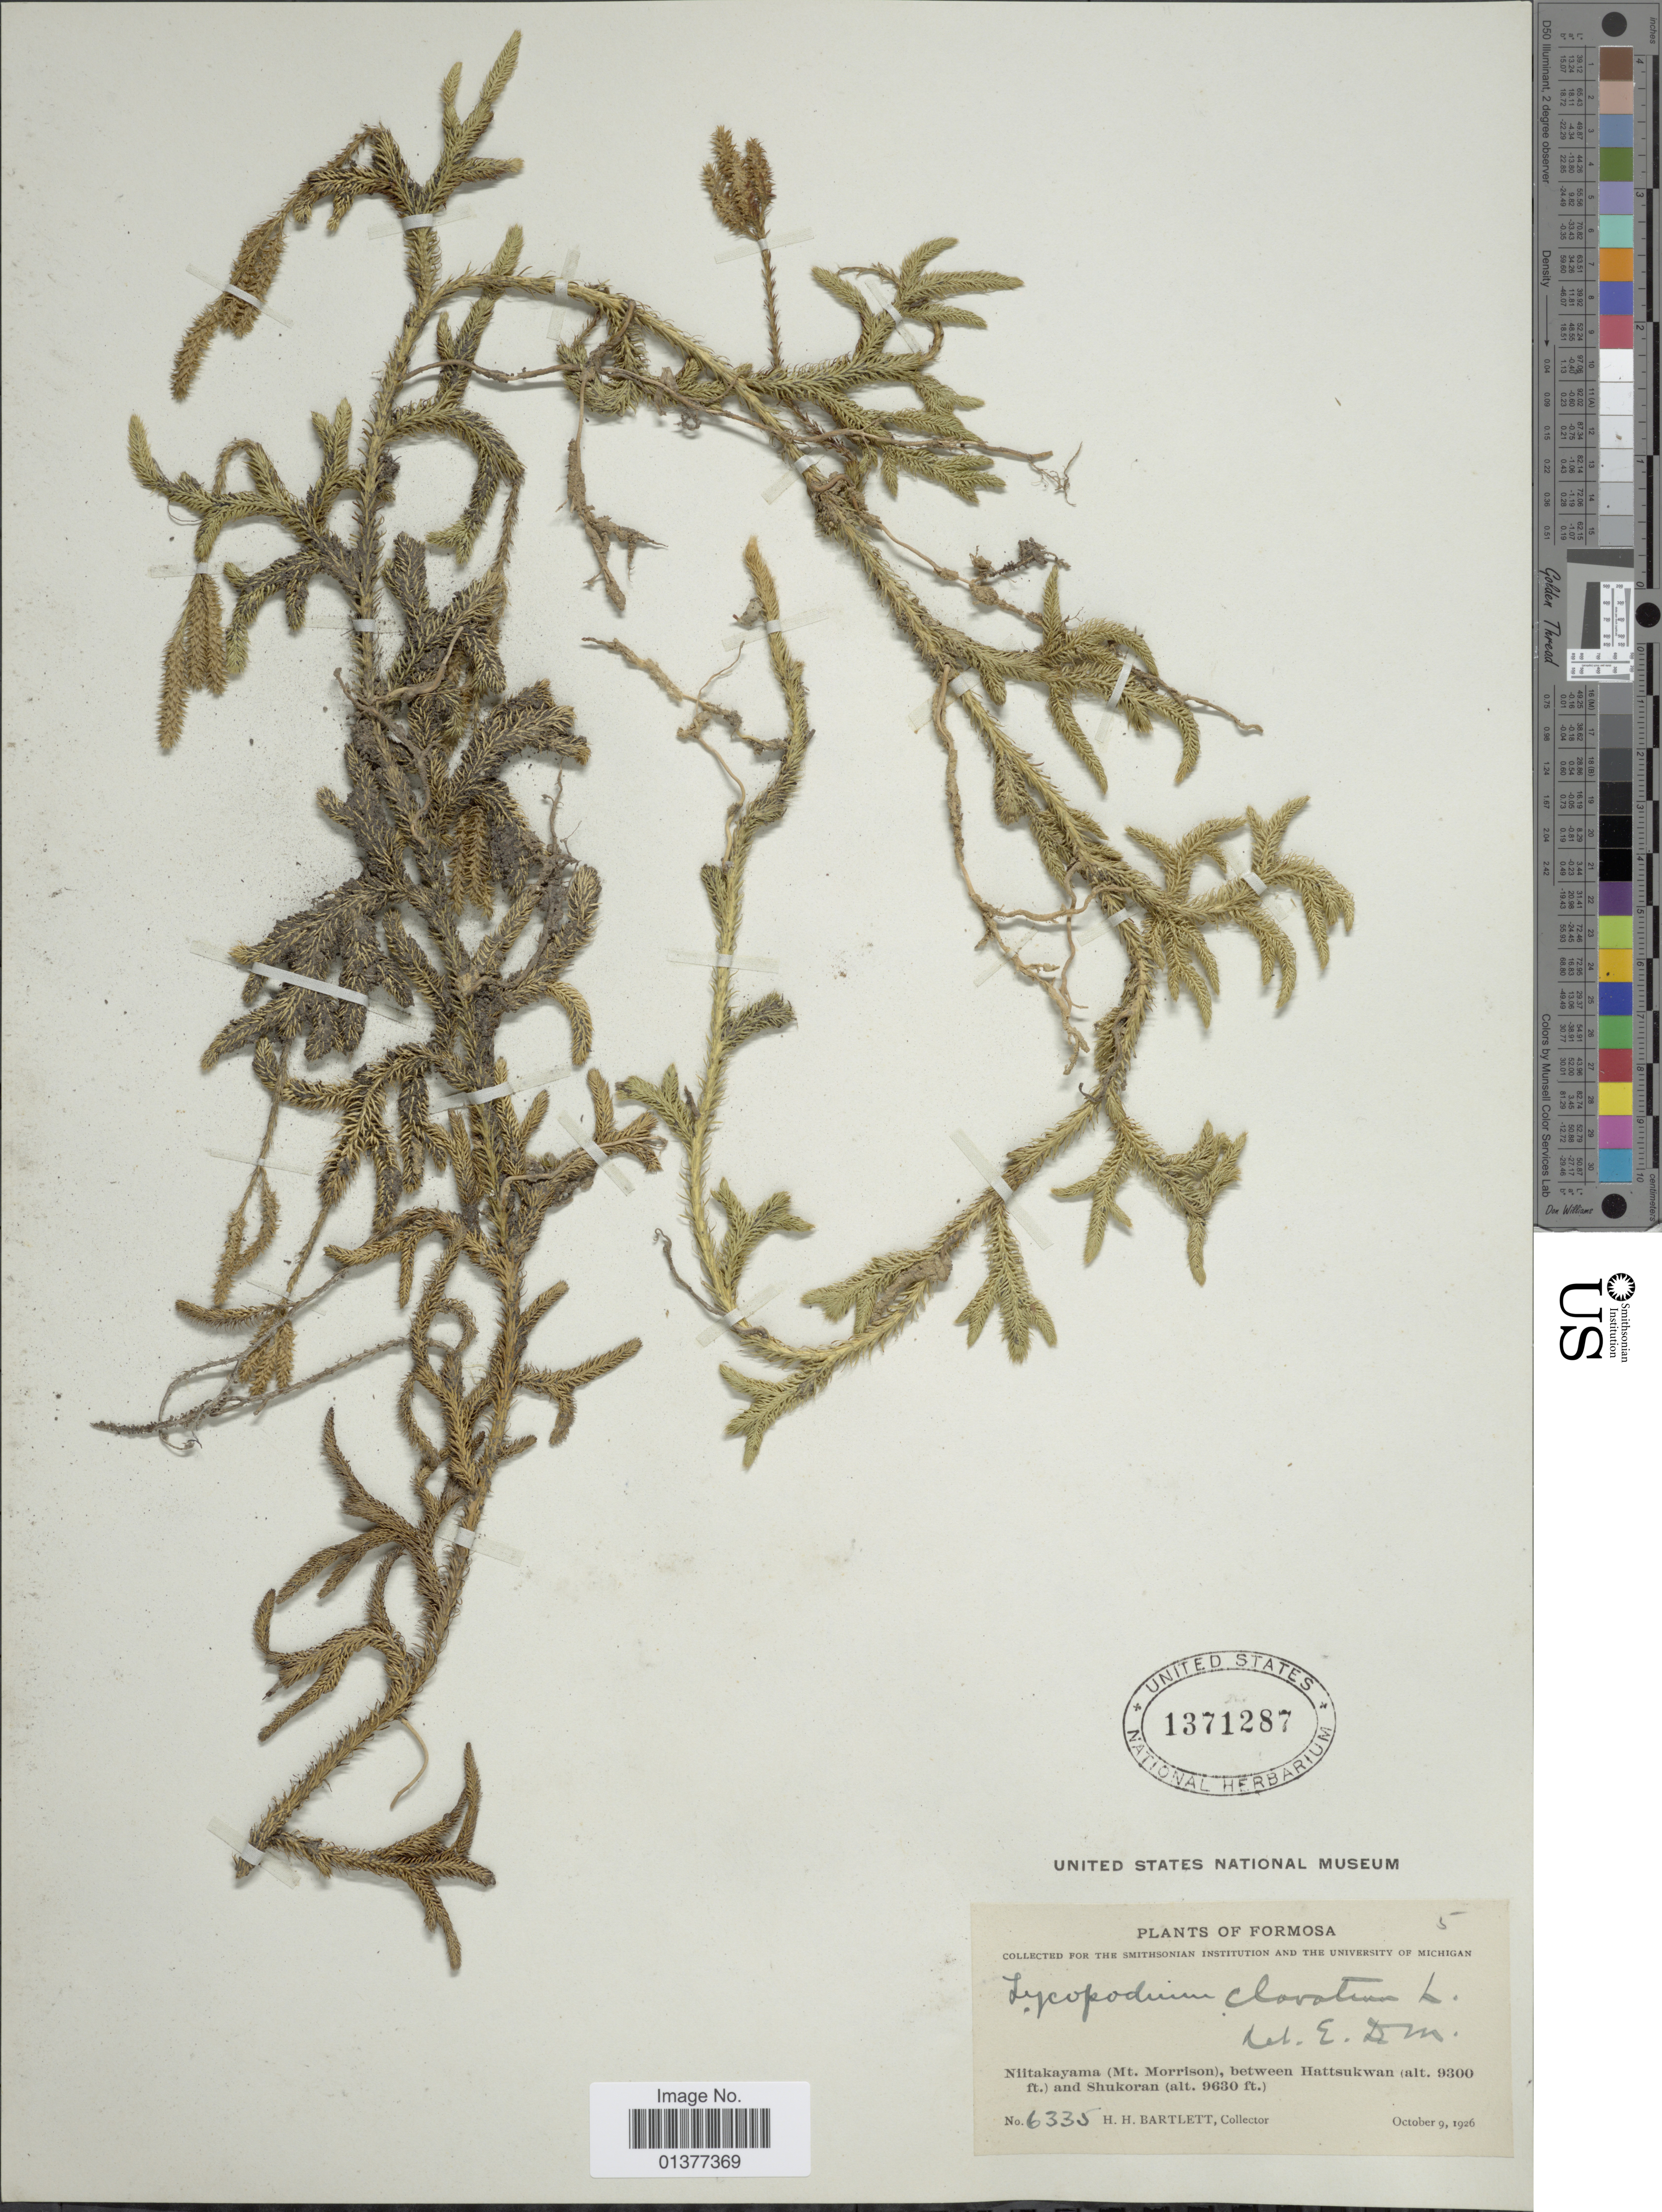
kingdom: Plantae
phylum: Tracheophyta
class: Lycopodiopsida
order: Lycopodiales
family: Lycopodiaceae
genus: Lycopodium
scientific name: Lycopodium clavatum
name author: L.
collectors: H. H. Bartlett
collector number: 6335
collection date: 1926-10-09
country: Taiwan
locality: Niitakayama(Mt.Morrison), between Hattsukwan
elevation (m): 2835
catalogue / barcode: US 1371287